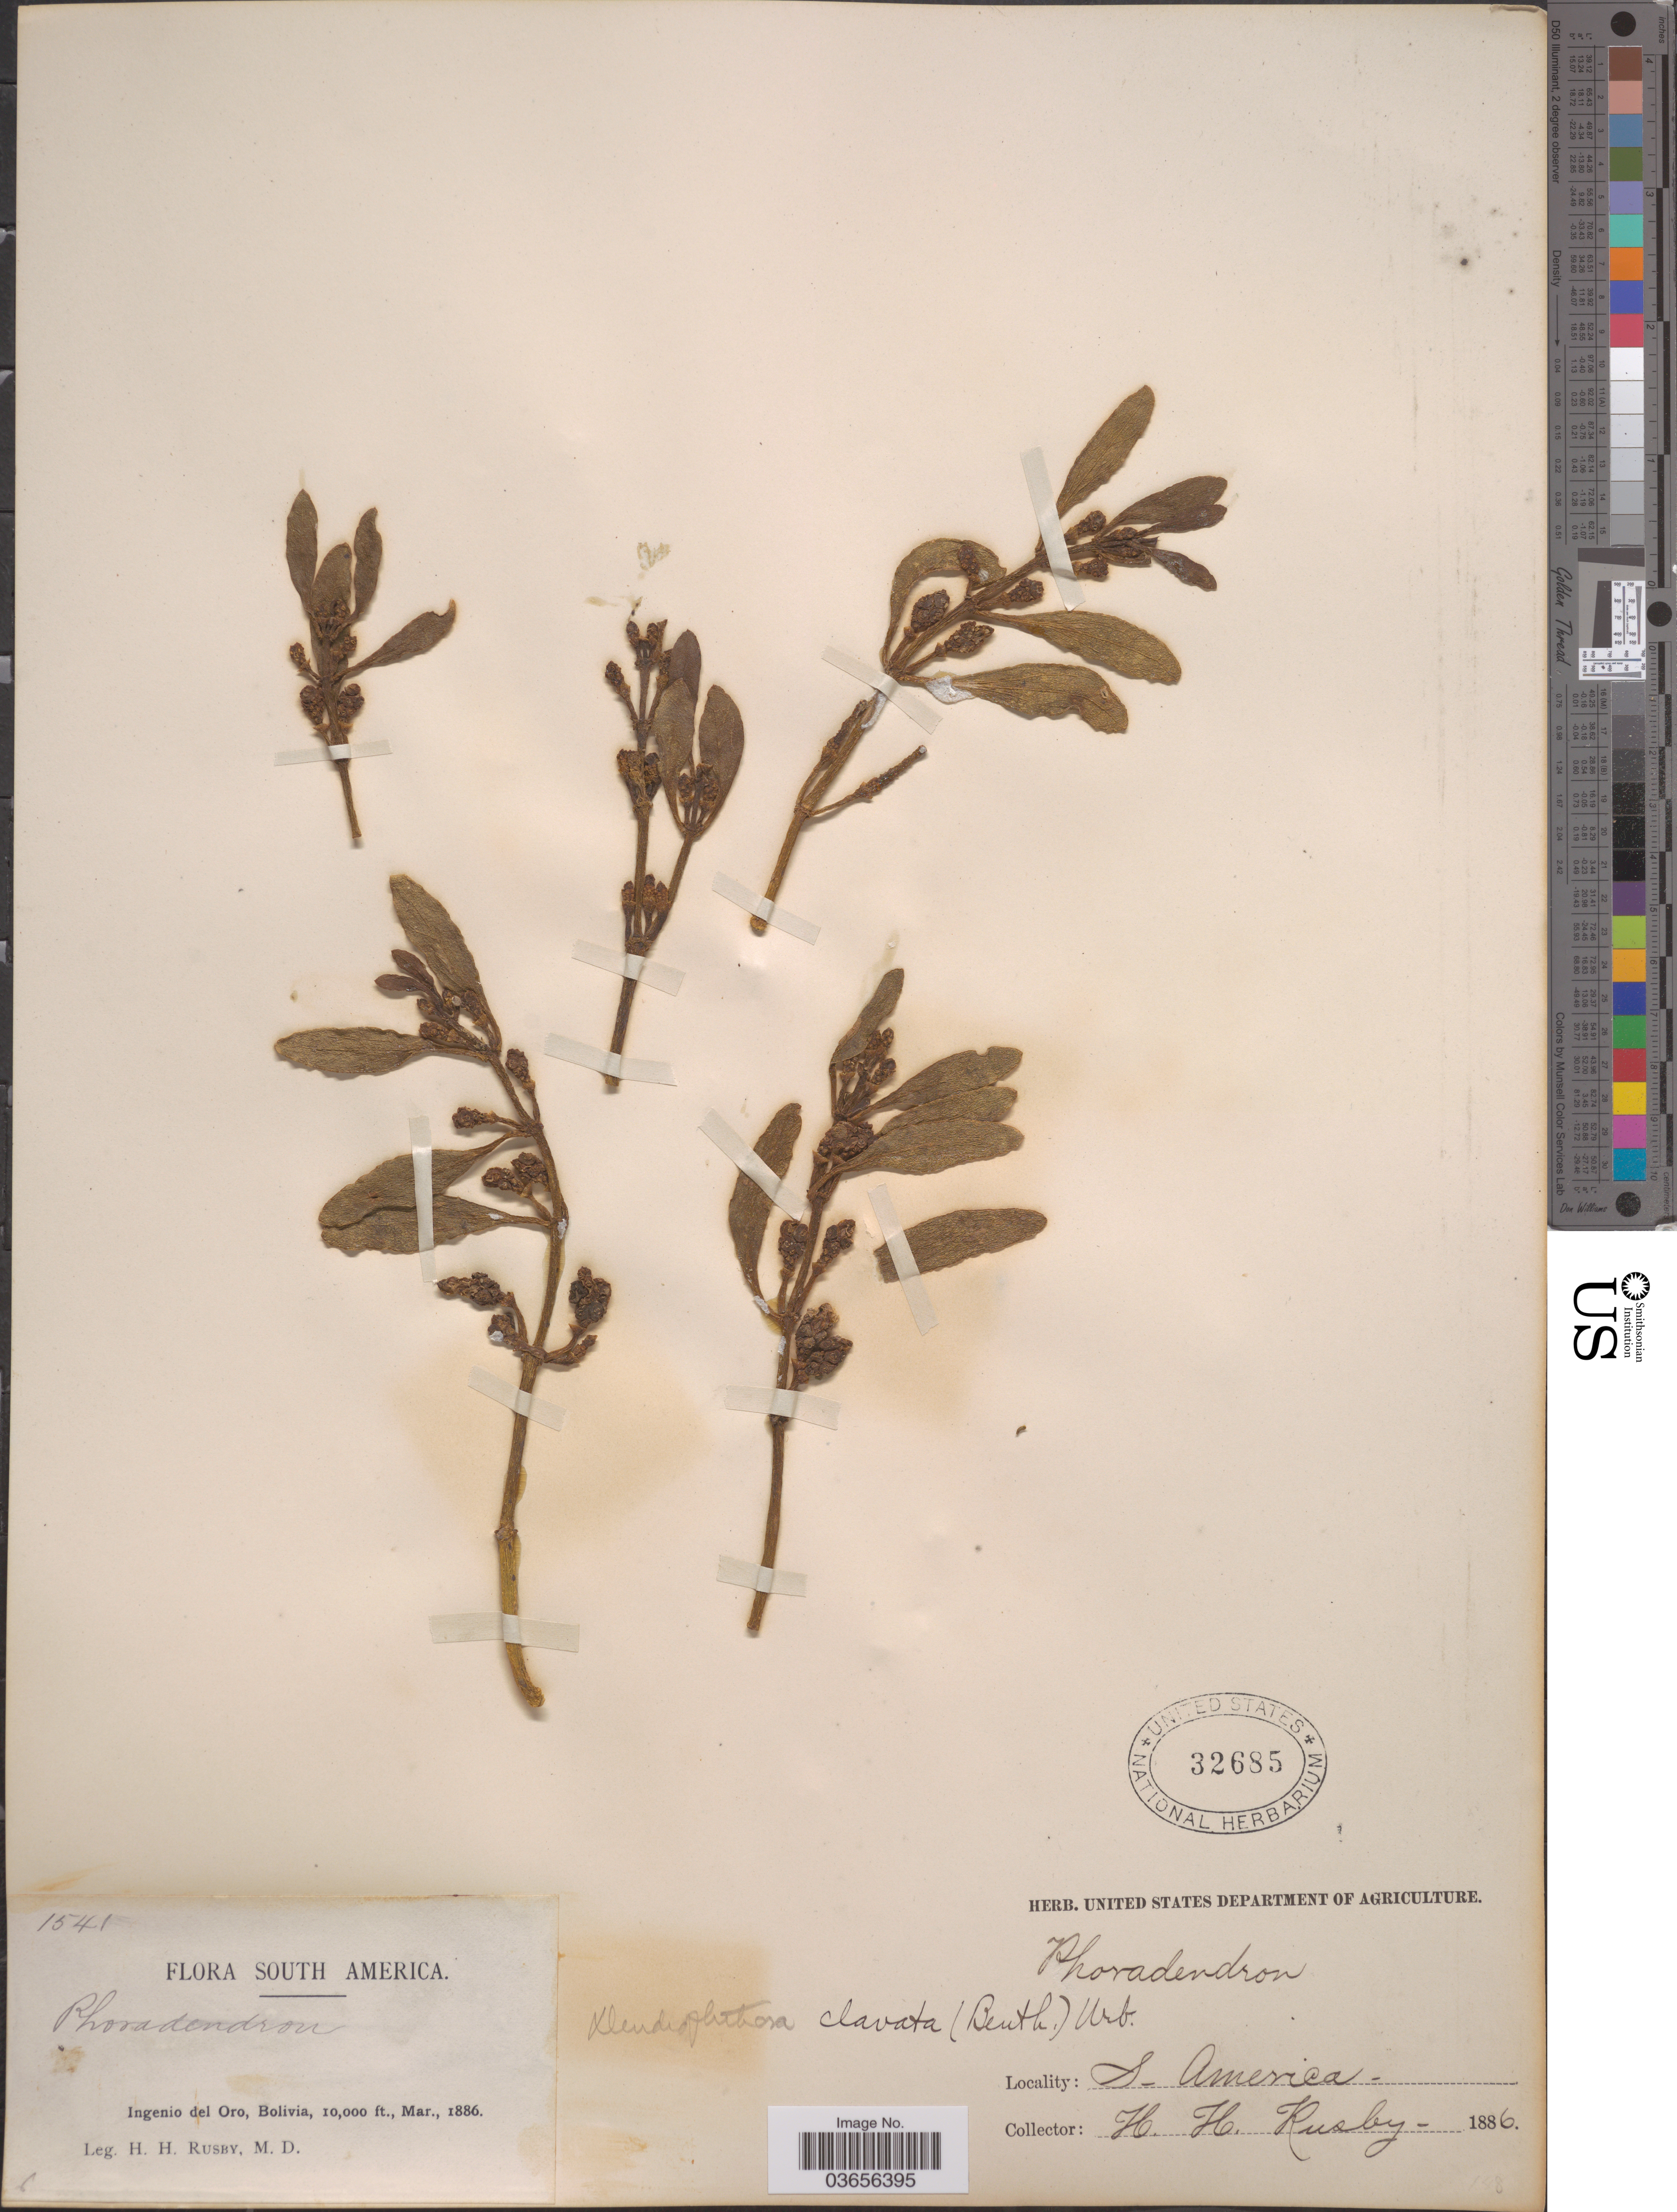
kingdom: Plantae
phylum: Tracheophyta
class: Magnoliopsida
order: Santalales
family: Viscaceae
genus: Dendrophthora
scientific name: Dendrophthora clavata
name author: (Benth.) Urb.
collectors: H. H. Rusby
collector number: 1541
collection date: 1886-03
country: Bolivia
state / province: Potosí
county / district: Potasí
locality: Ingenio del Oro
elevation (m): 3048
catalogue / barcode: US 32685